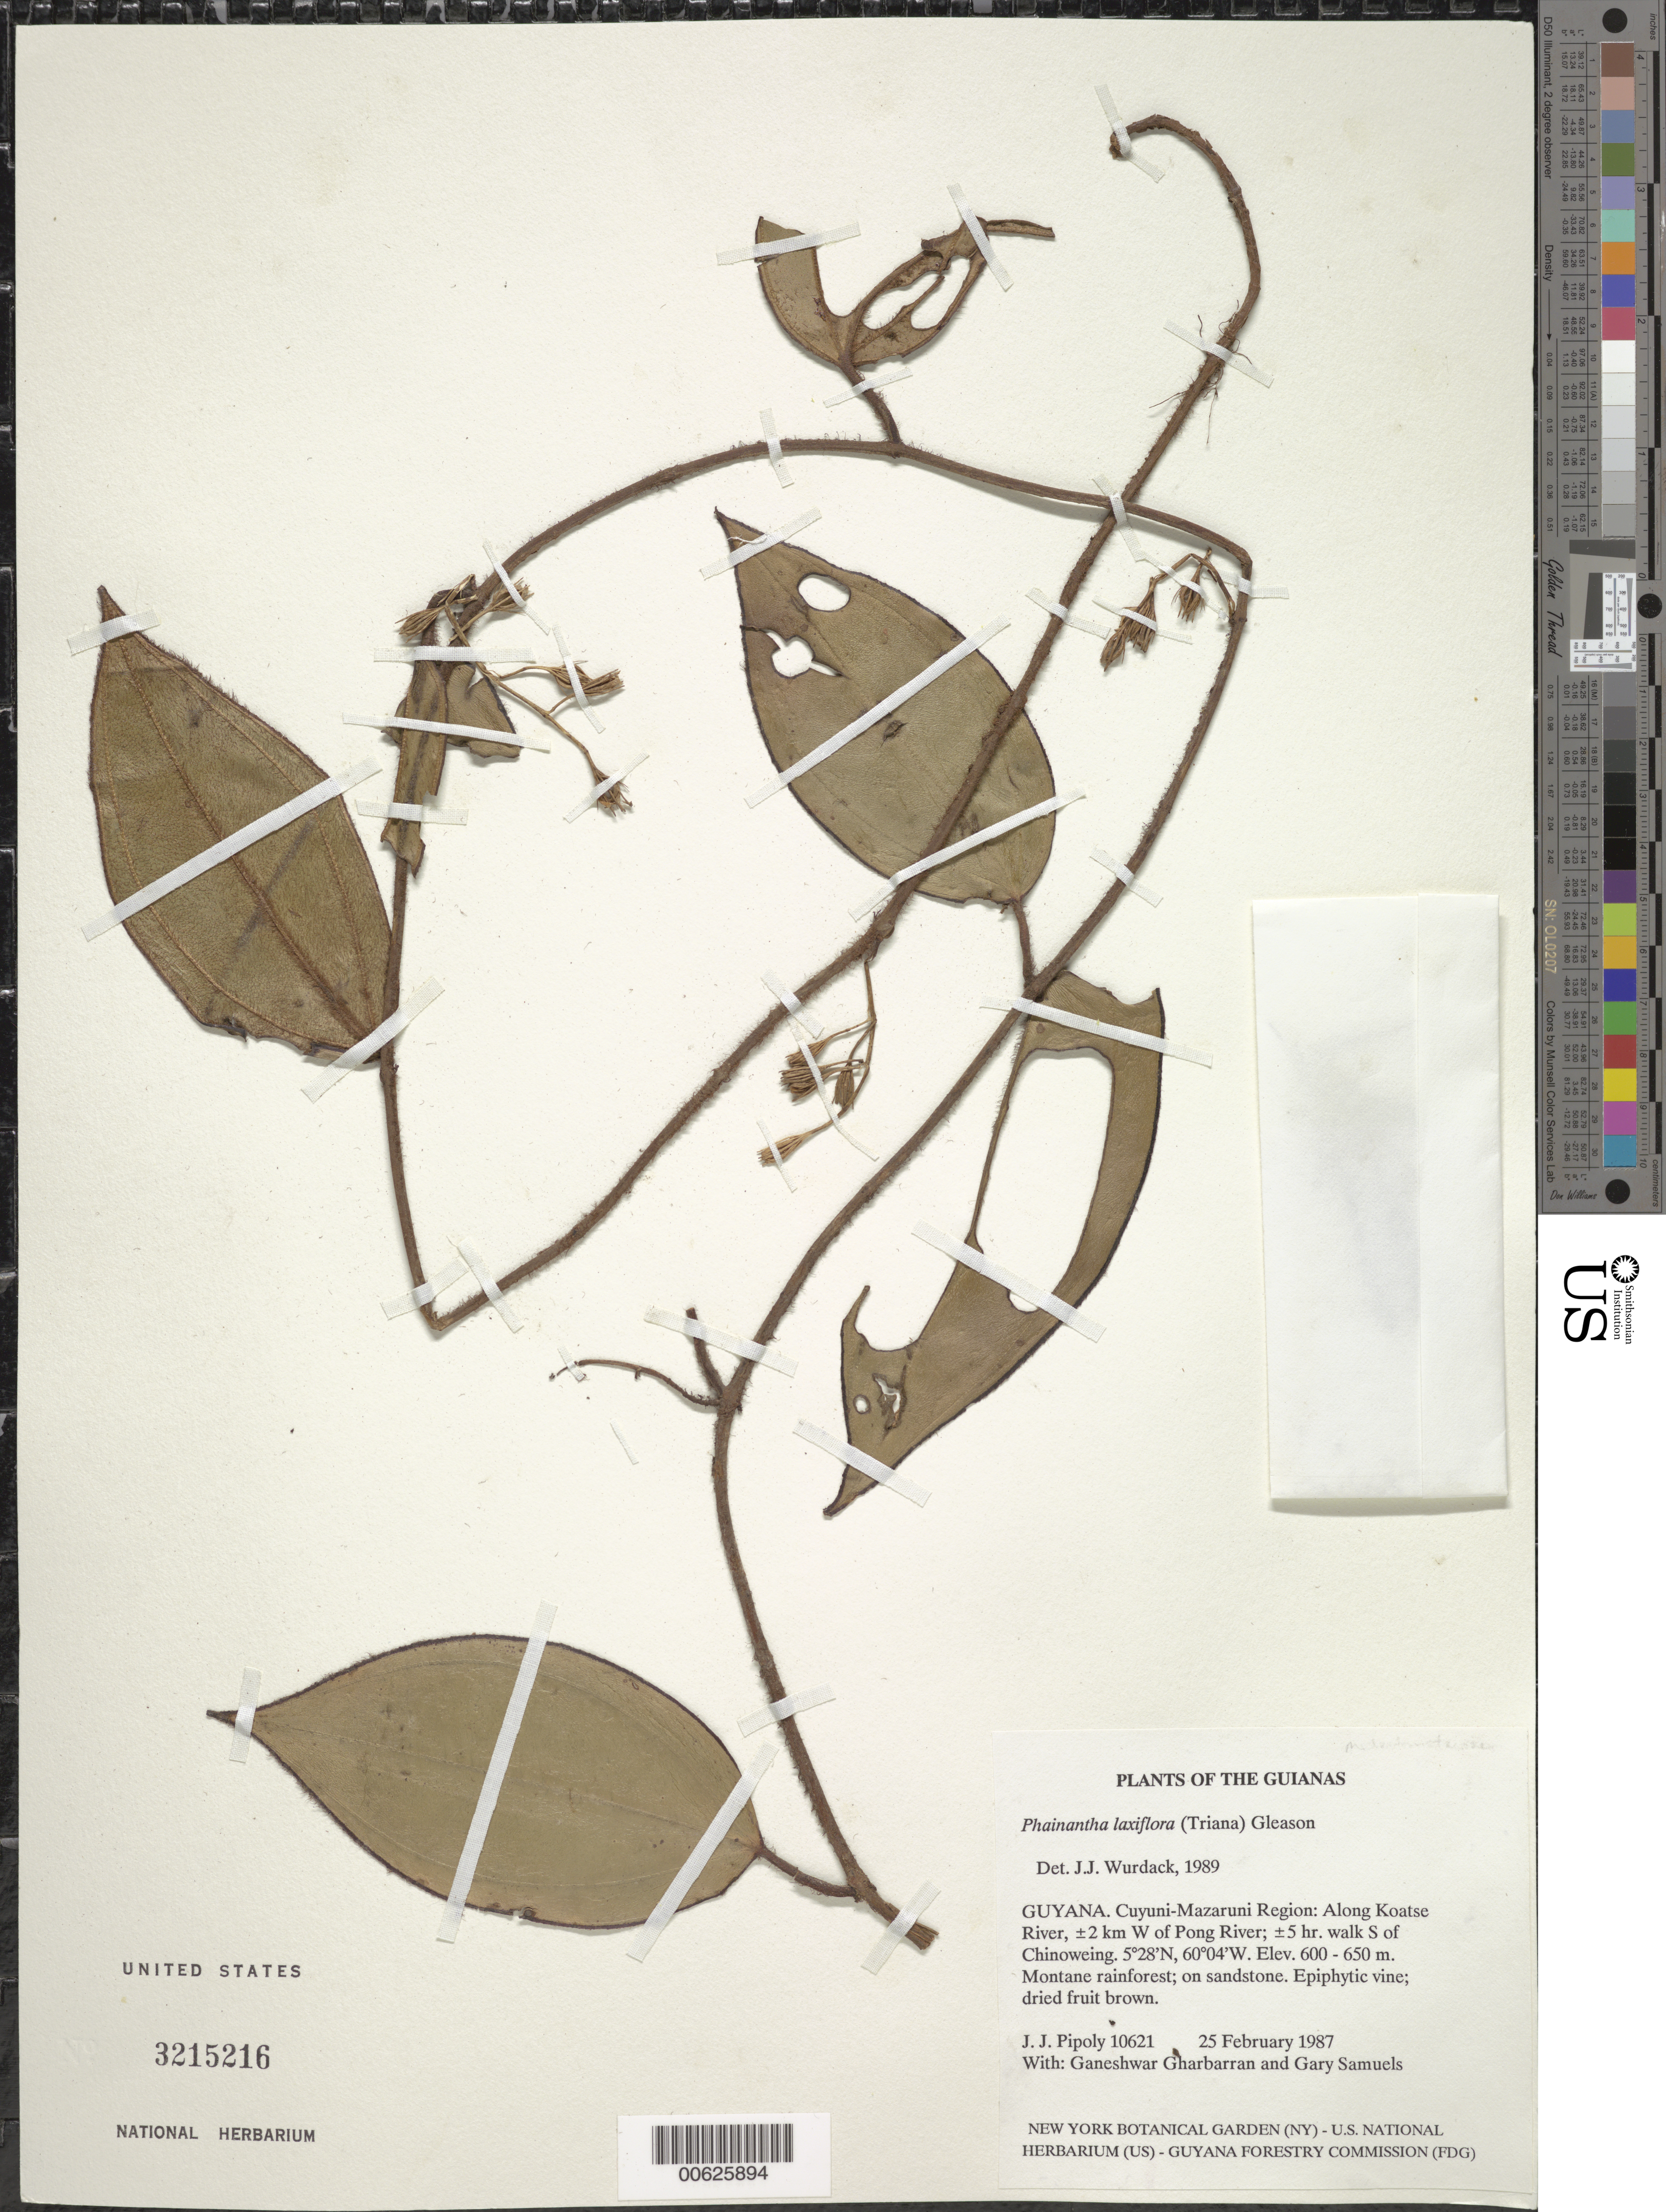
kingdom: Plantae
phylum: Tracheophyta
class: Magnoliopsida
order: Myrtales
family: Melastomataceae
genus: Phainantha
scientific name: Phainantha laxiflora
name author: (Triana) Gleason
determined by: Wurdack, John J., (US), US (UNITED STATES)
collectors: J. J. Pipoly, G. Gharbarran & G. Samuels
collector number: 10621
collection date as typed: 25 February 1987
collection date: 1987-02-25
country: Guyana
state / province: Cuyuni-Mazaruni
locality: Along Koatse River, ±2 km W of Pong River; ±5 hr. walk S of Chinoweing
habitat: Montane rainforest; on sandstone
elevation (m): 600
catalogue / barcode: US 3215216